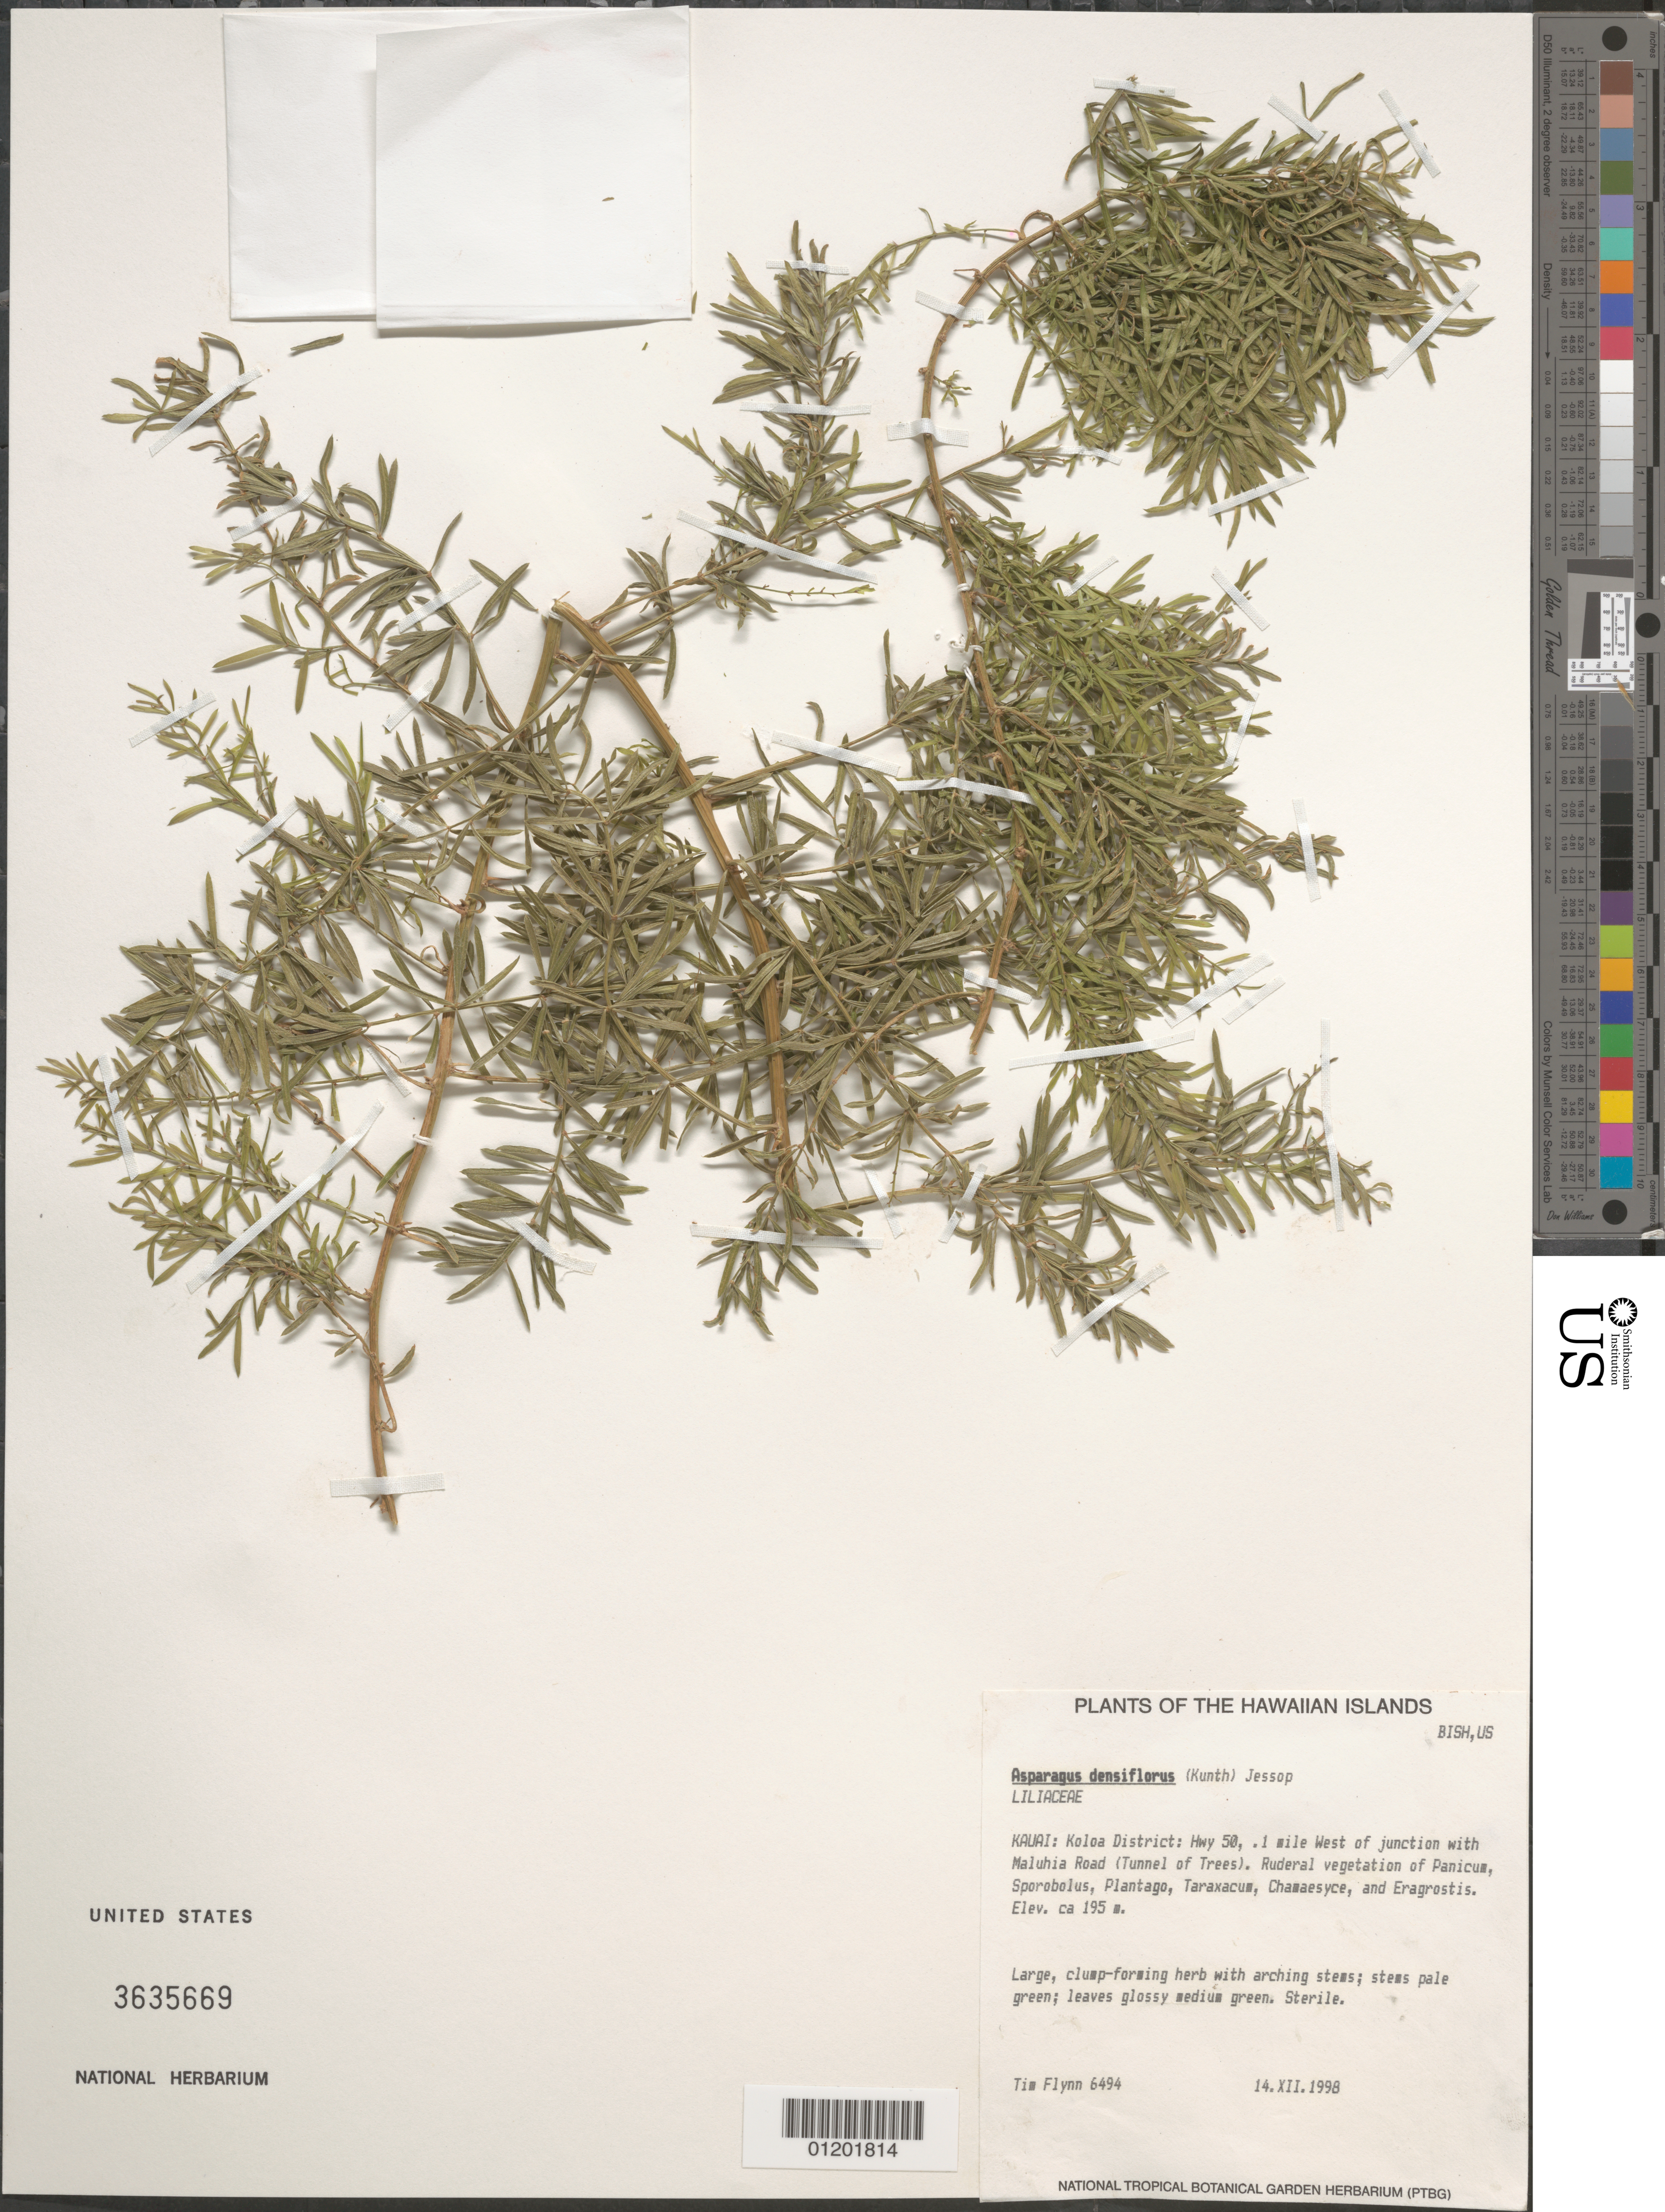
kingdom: Plantae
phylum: Tracheophyta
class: Liliopsida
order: Asparagales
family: Asparagaceae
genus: Asparagus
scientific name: Asparagus aethiopicus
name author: L.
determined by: Wagner, W. L., (BOT), Smithsonian Institution - National Museum of Natural History (UNITED STATES)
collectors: T. W. Flynn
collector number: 6494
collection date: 1998-12-14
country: United States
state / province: Hawaii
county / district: Kauai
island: Kaua'i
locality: Koloa District, Hwy 50, 1 mile west of junction with Maluhia Road (Tunnel of Trees).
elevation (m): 195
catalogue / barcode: US 3635669